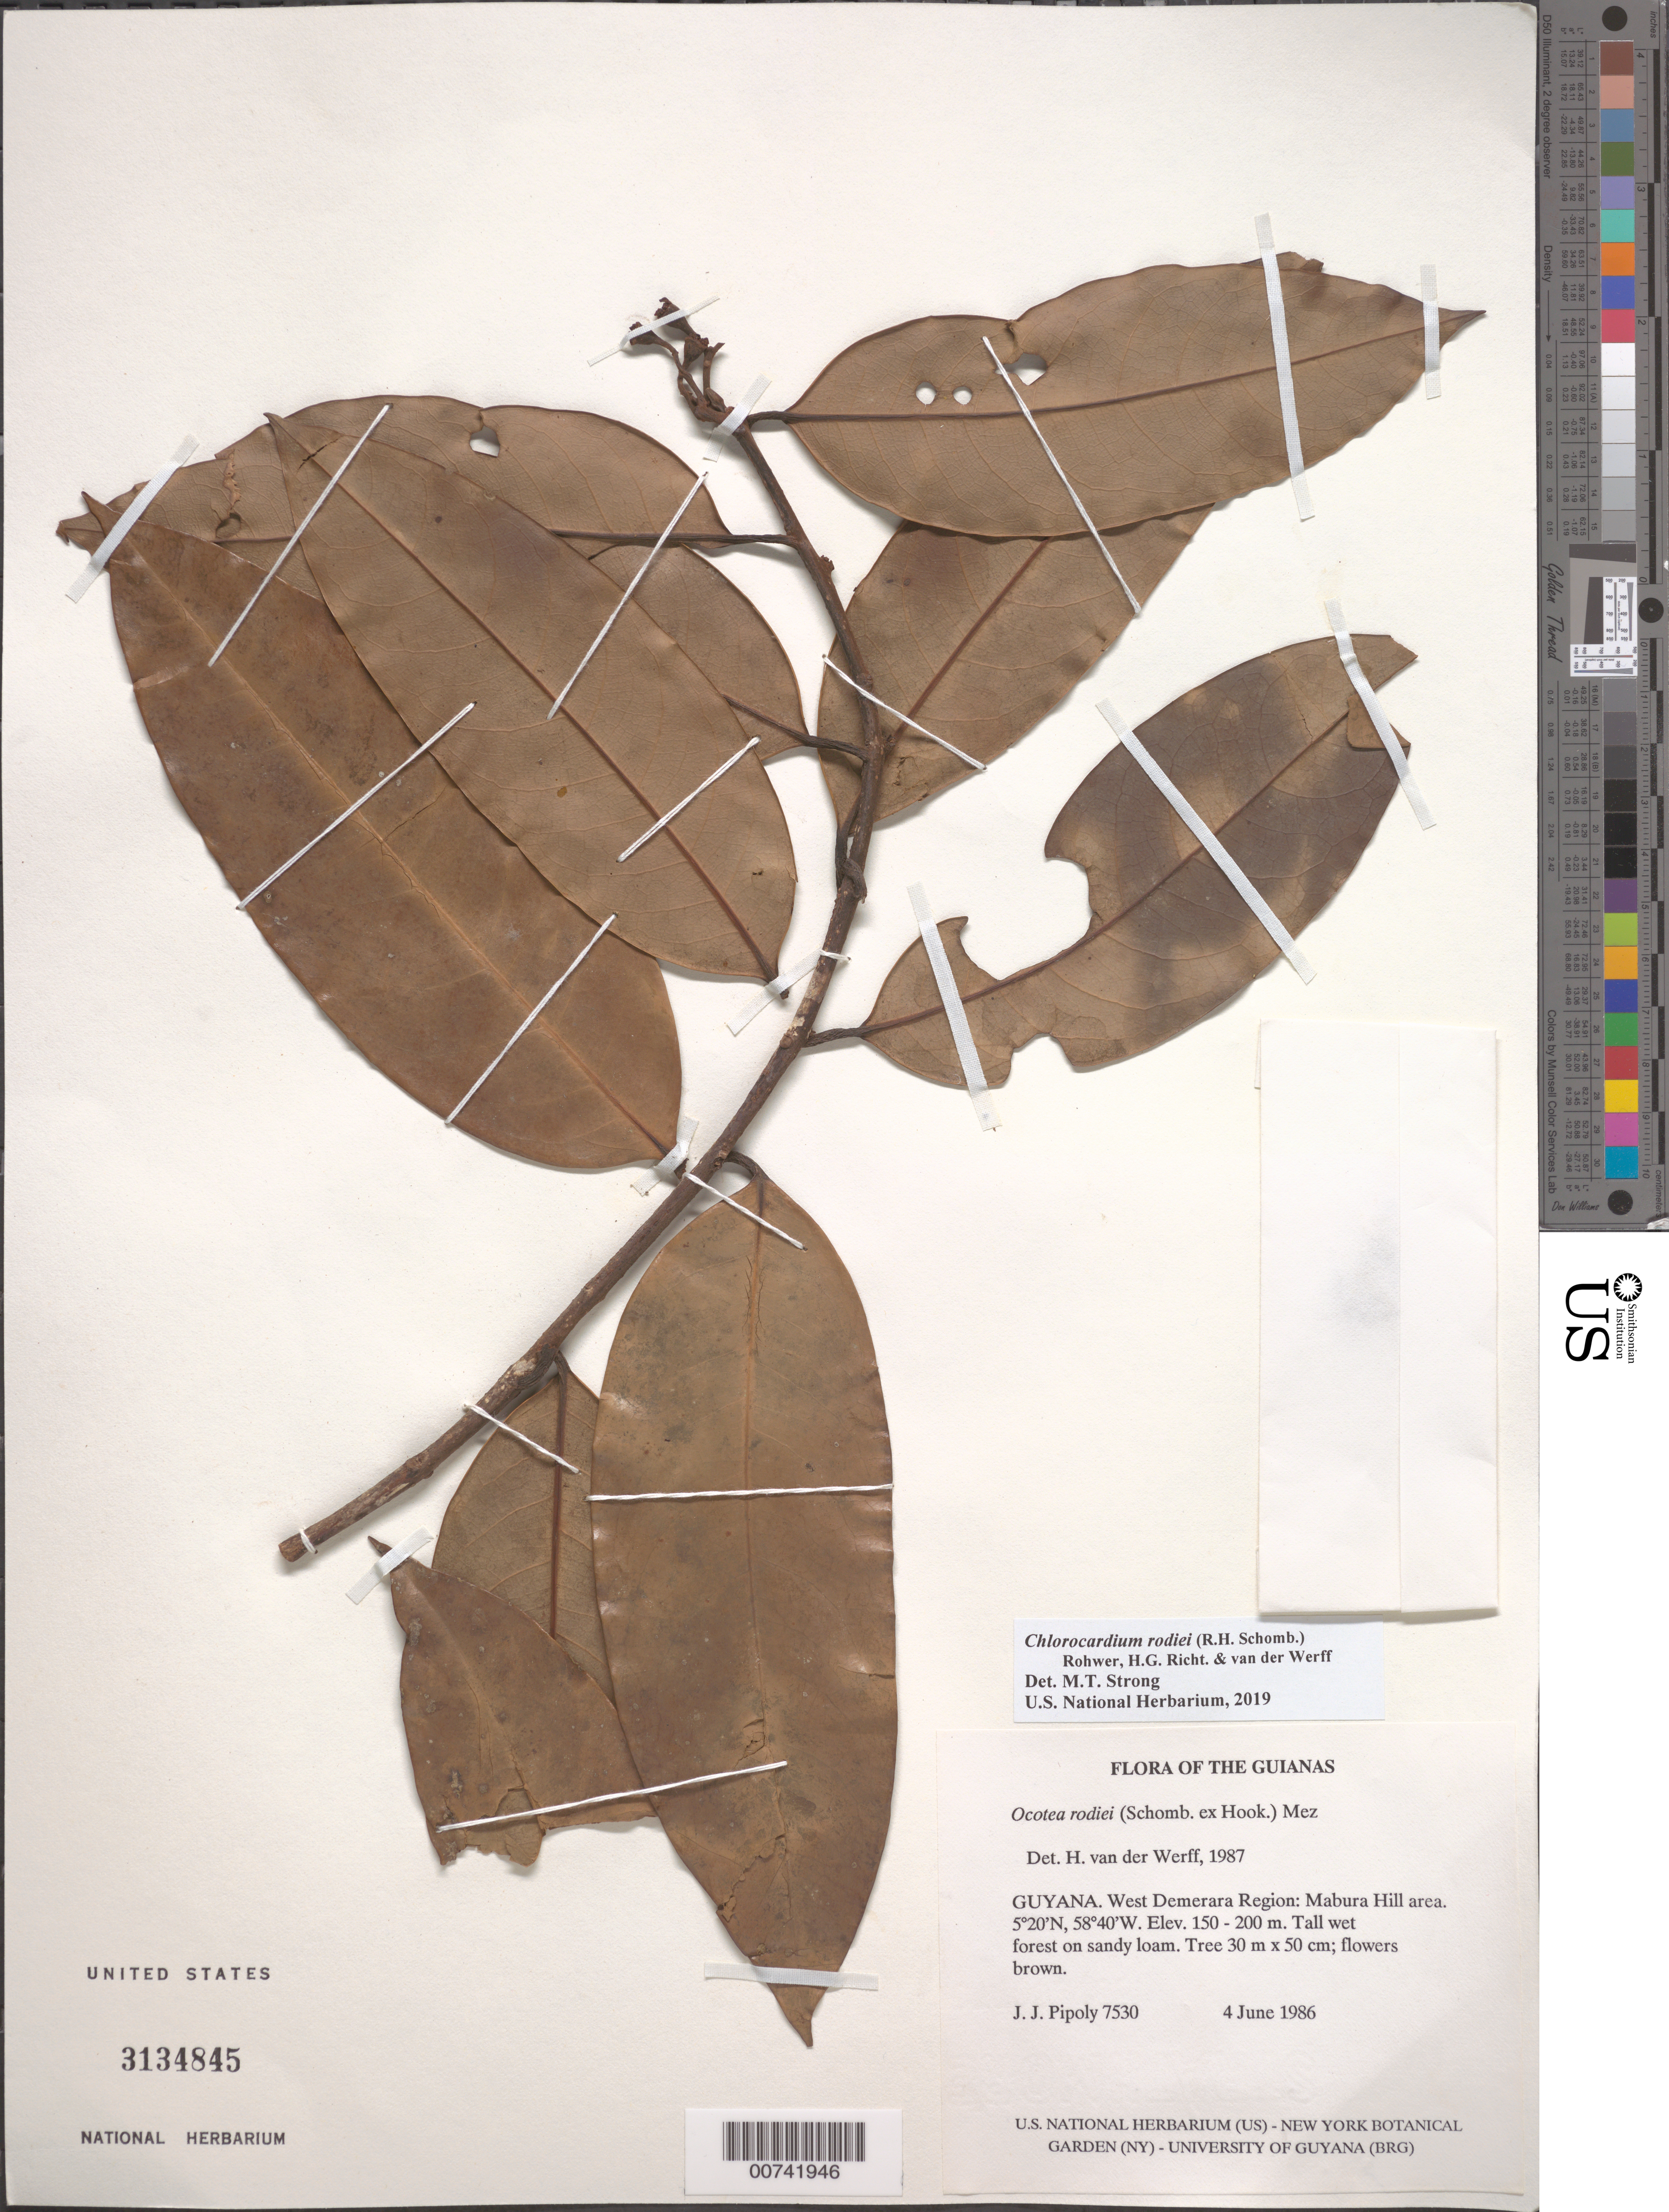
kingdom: Plantae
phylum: Tracheophyta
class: Magnoliopsida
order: Laurales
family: Lauraceae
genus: Chlorocardium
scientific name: Chlorocardium rodiei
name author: (R.H. Schomb.) Rohwer et al.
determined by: Strong, Mark T., (BOT), Smithsonian Institution - National Museum of Natural History (UNITED STATES)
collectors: J. J. Pipoly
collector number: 7530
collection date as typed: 4 June 1986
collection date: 1986-06-04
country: Guyana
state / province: U. Demerara-Berbice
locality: Mabura Hill area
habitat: Tall wet forest on sandy loam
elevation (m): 50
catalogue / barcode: US 3134845